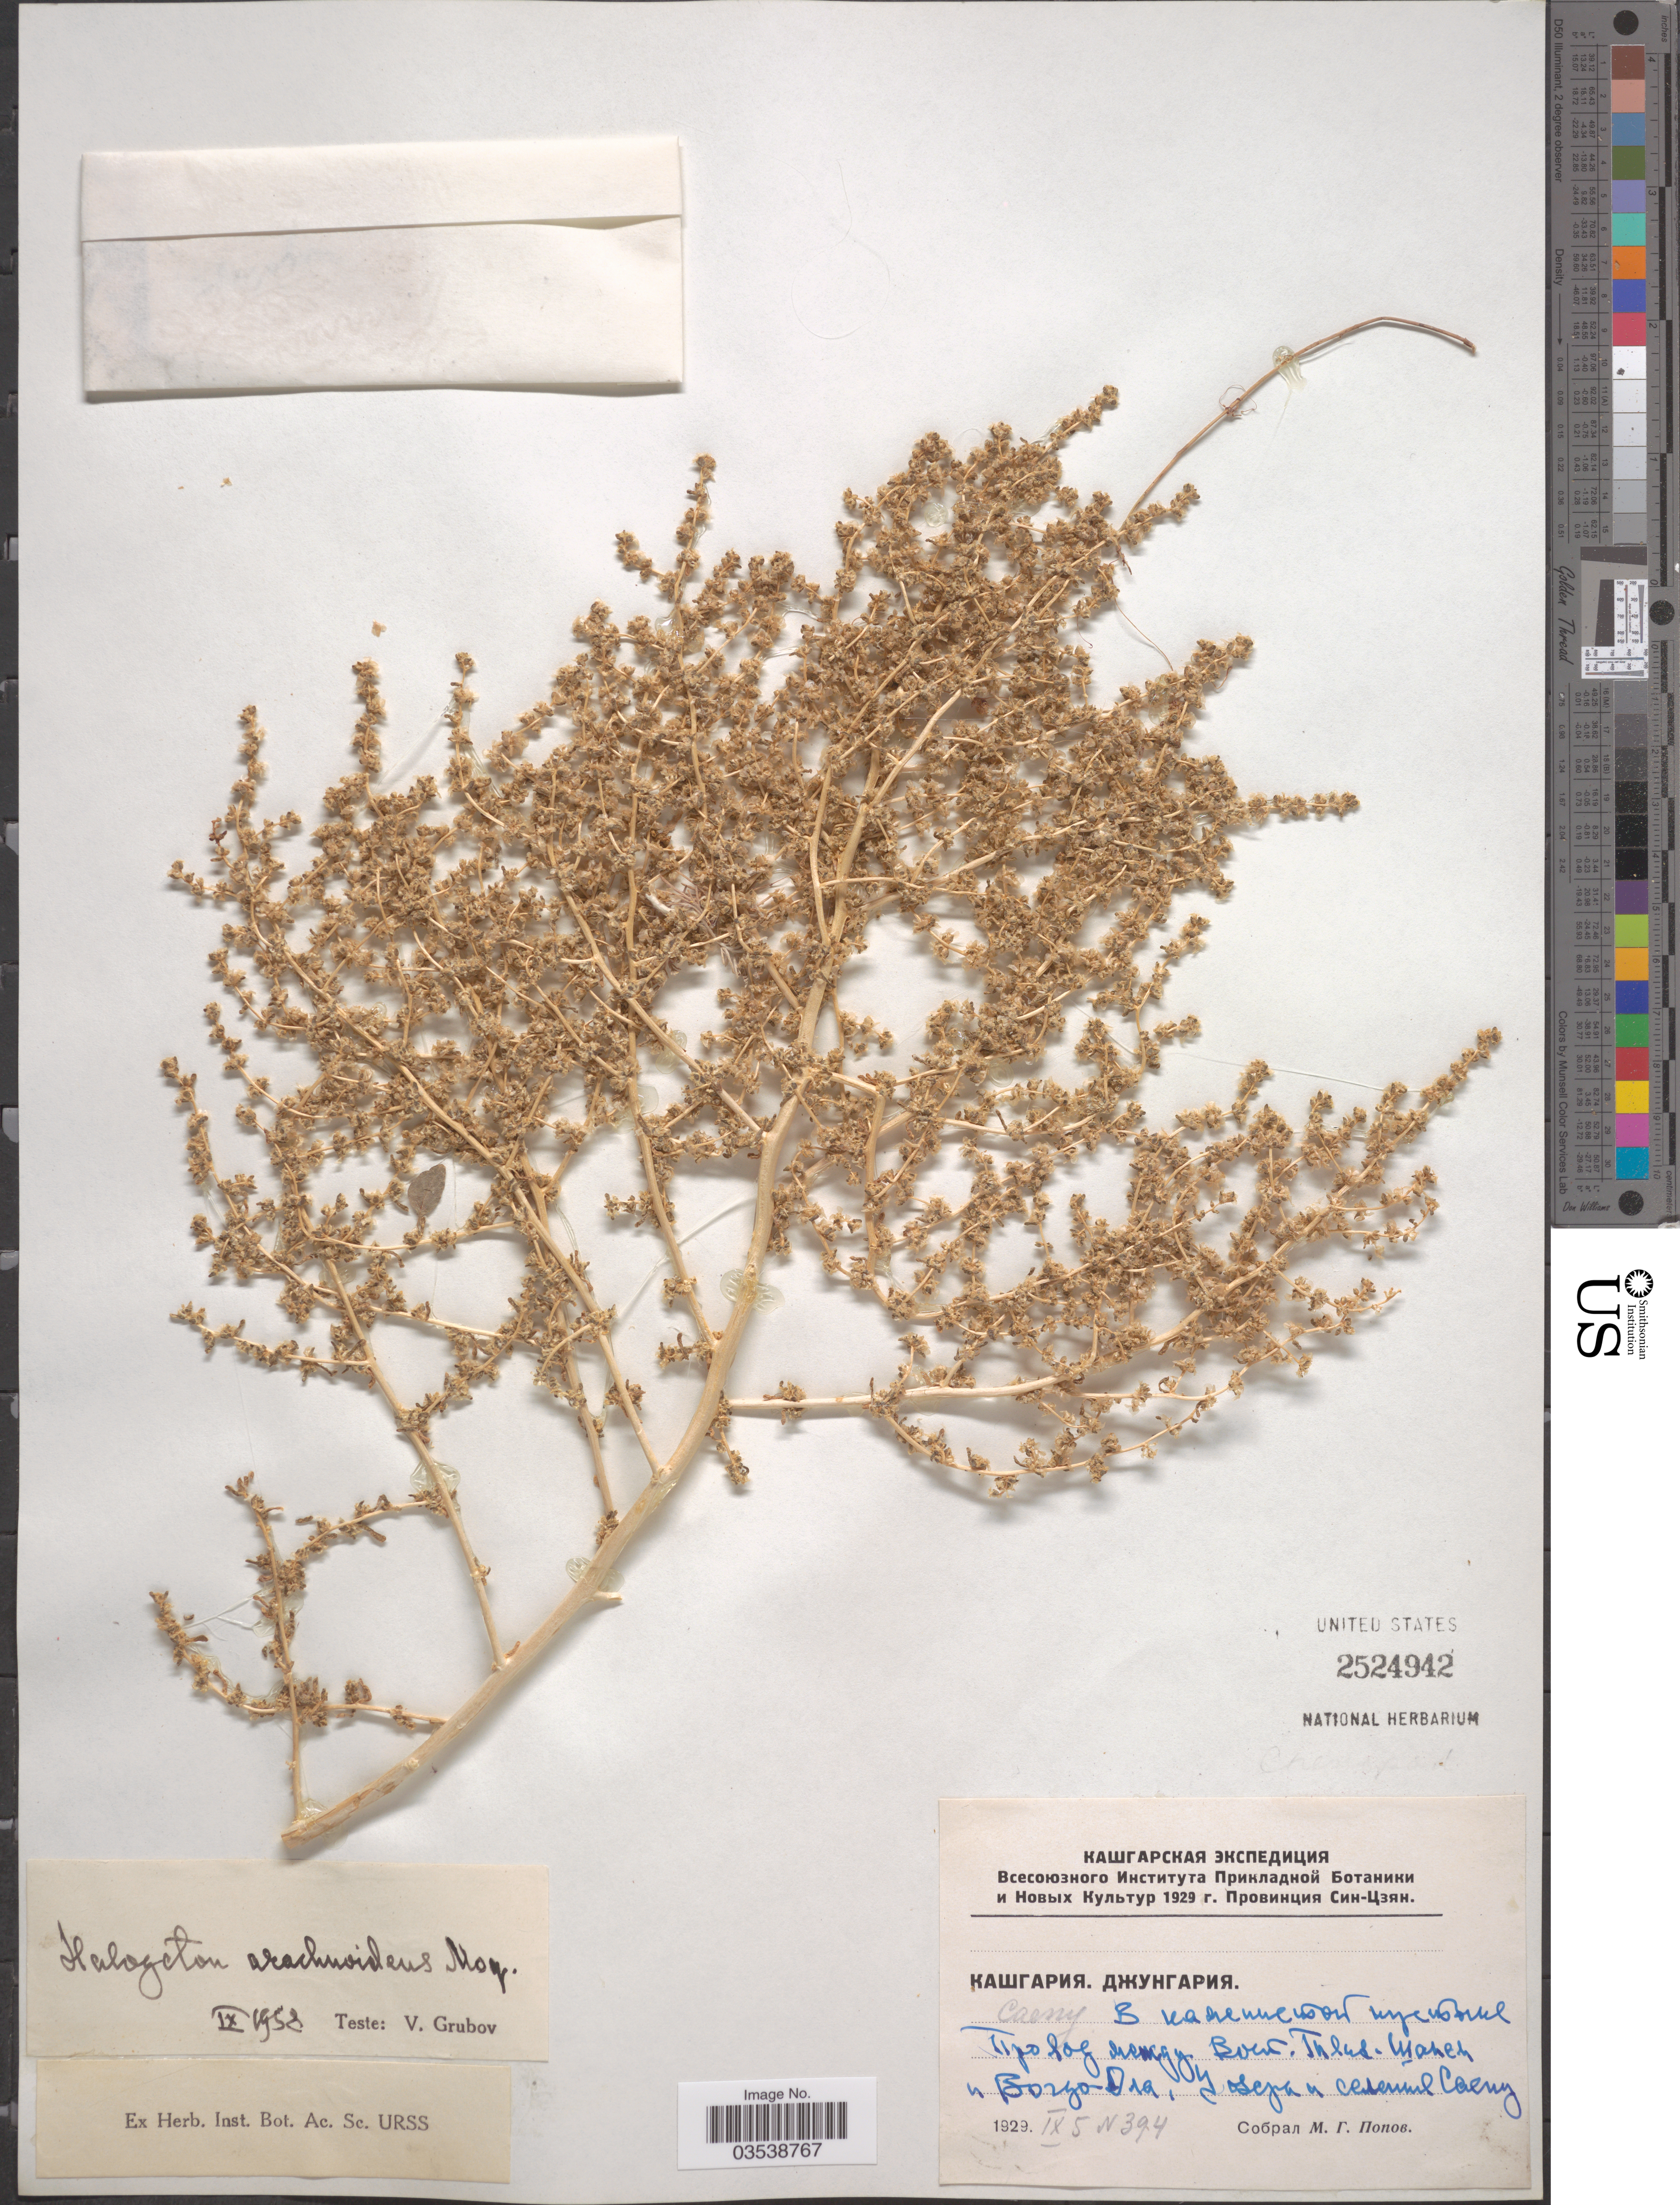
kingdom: Plantae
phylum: Tracheophyta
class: Magnoliopsida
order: Caryophyllales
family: Amaranthaceae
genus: Halogeton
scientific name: Halogeton arachnoideus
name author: (Bunge) Moq.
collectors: M. Popov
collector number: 394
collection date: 1929-09-05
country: China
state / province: Xinjiang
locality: Between Tian- Shan and Bogda Ola Mts.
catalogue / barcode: US 2524942